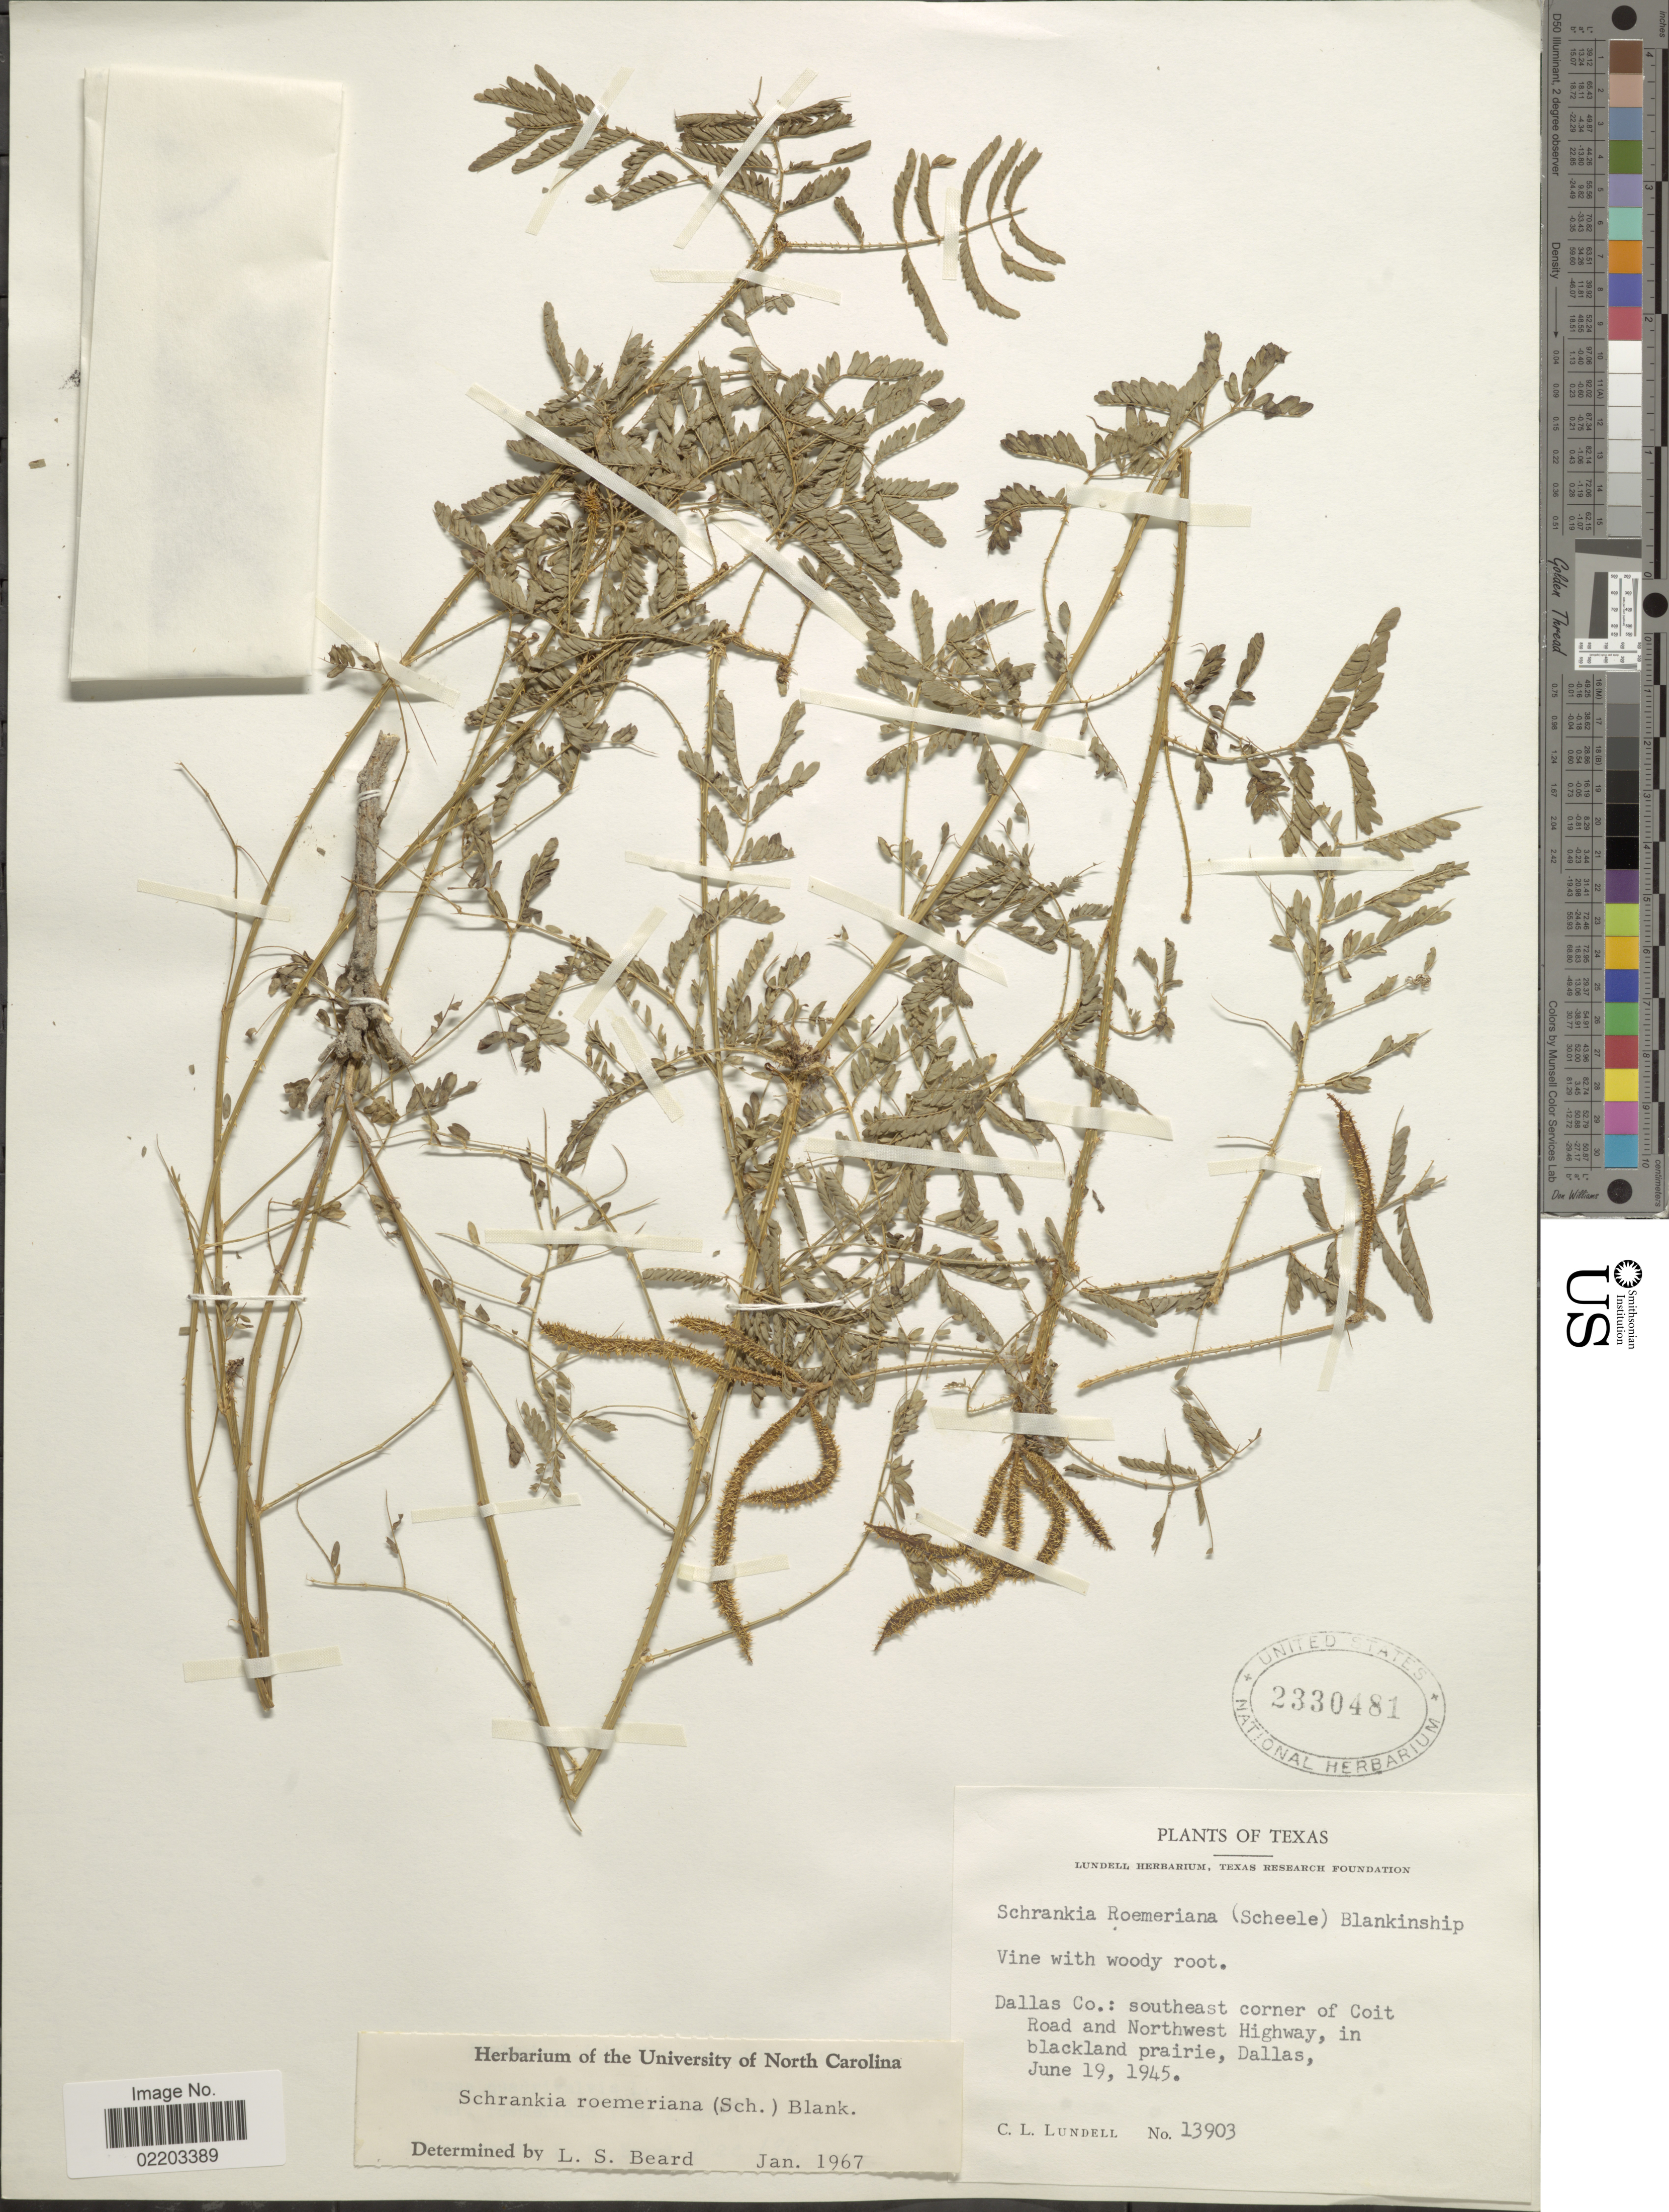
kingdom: Plantae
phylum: Tracheophyta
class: Magnoliopsida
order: Fabales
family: Fabaceae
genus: Mimosa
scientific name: Mimosa roemeriana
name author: Scheele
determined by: U.S. National Herbarium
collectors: C. L. Lundell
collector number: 13903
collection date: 1945-06-19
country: United States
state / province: Texas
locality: Dallas Co.: southeast corner of Coit Road and Northwest Highway, in blackland prairie, Dallas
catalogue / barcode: US 2330481